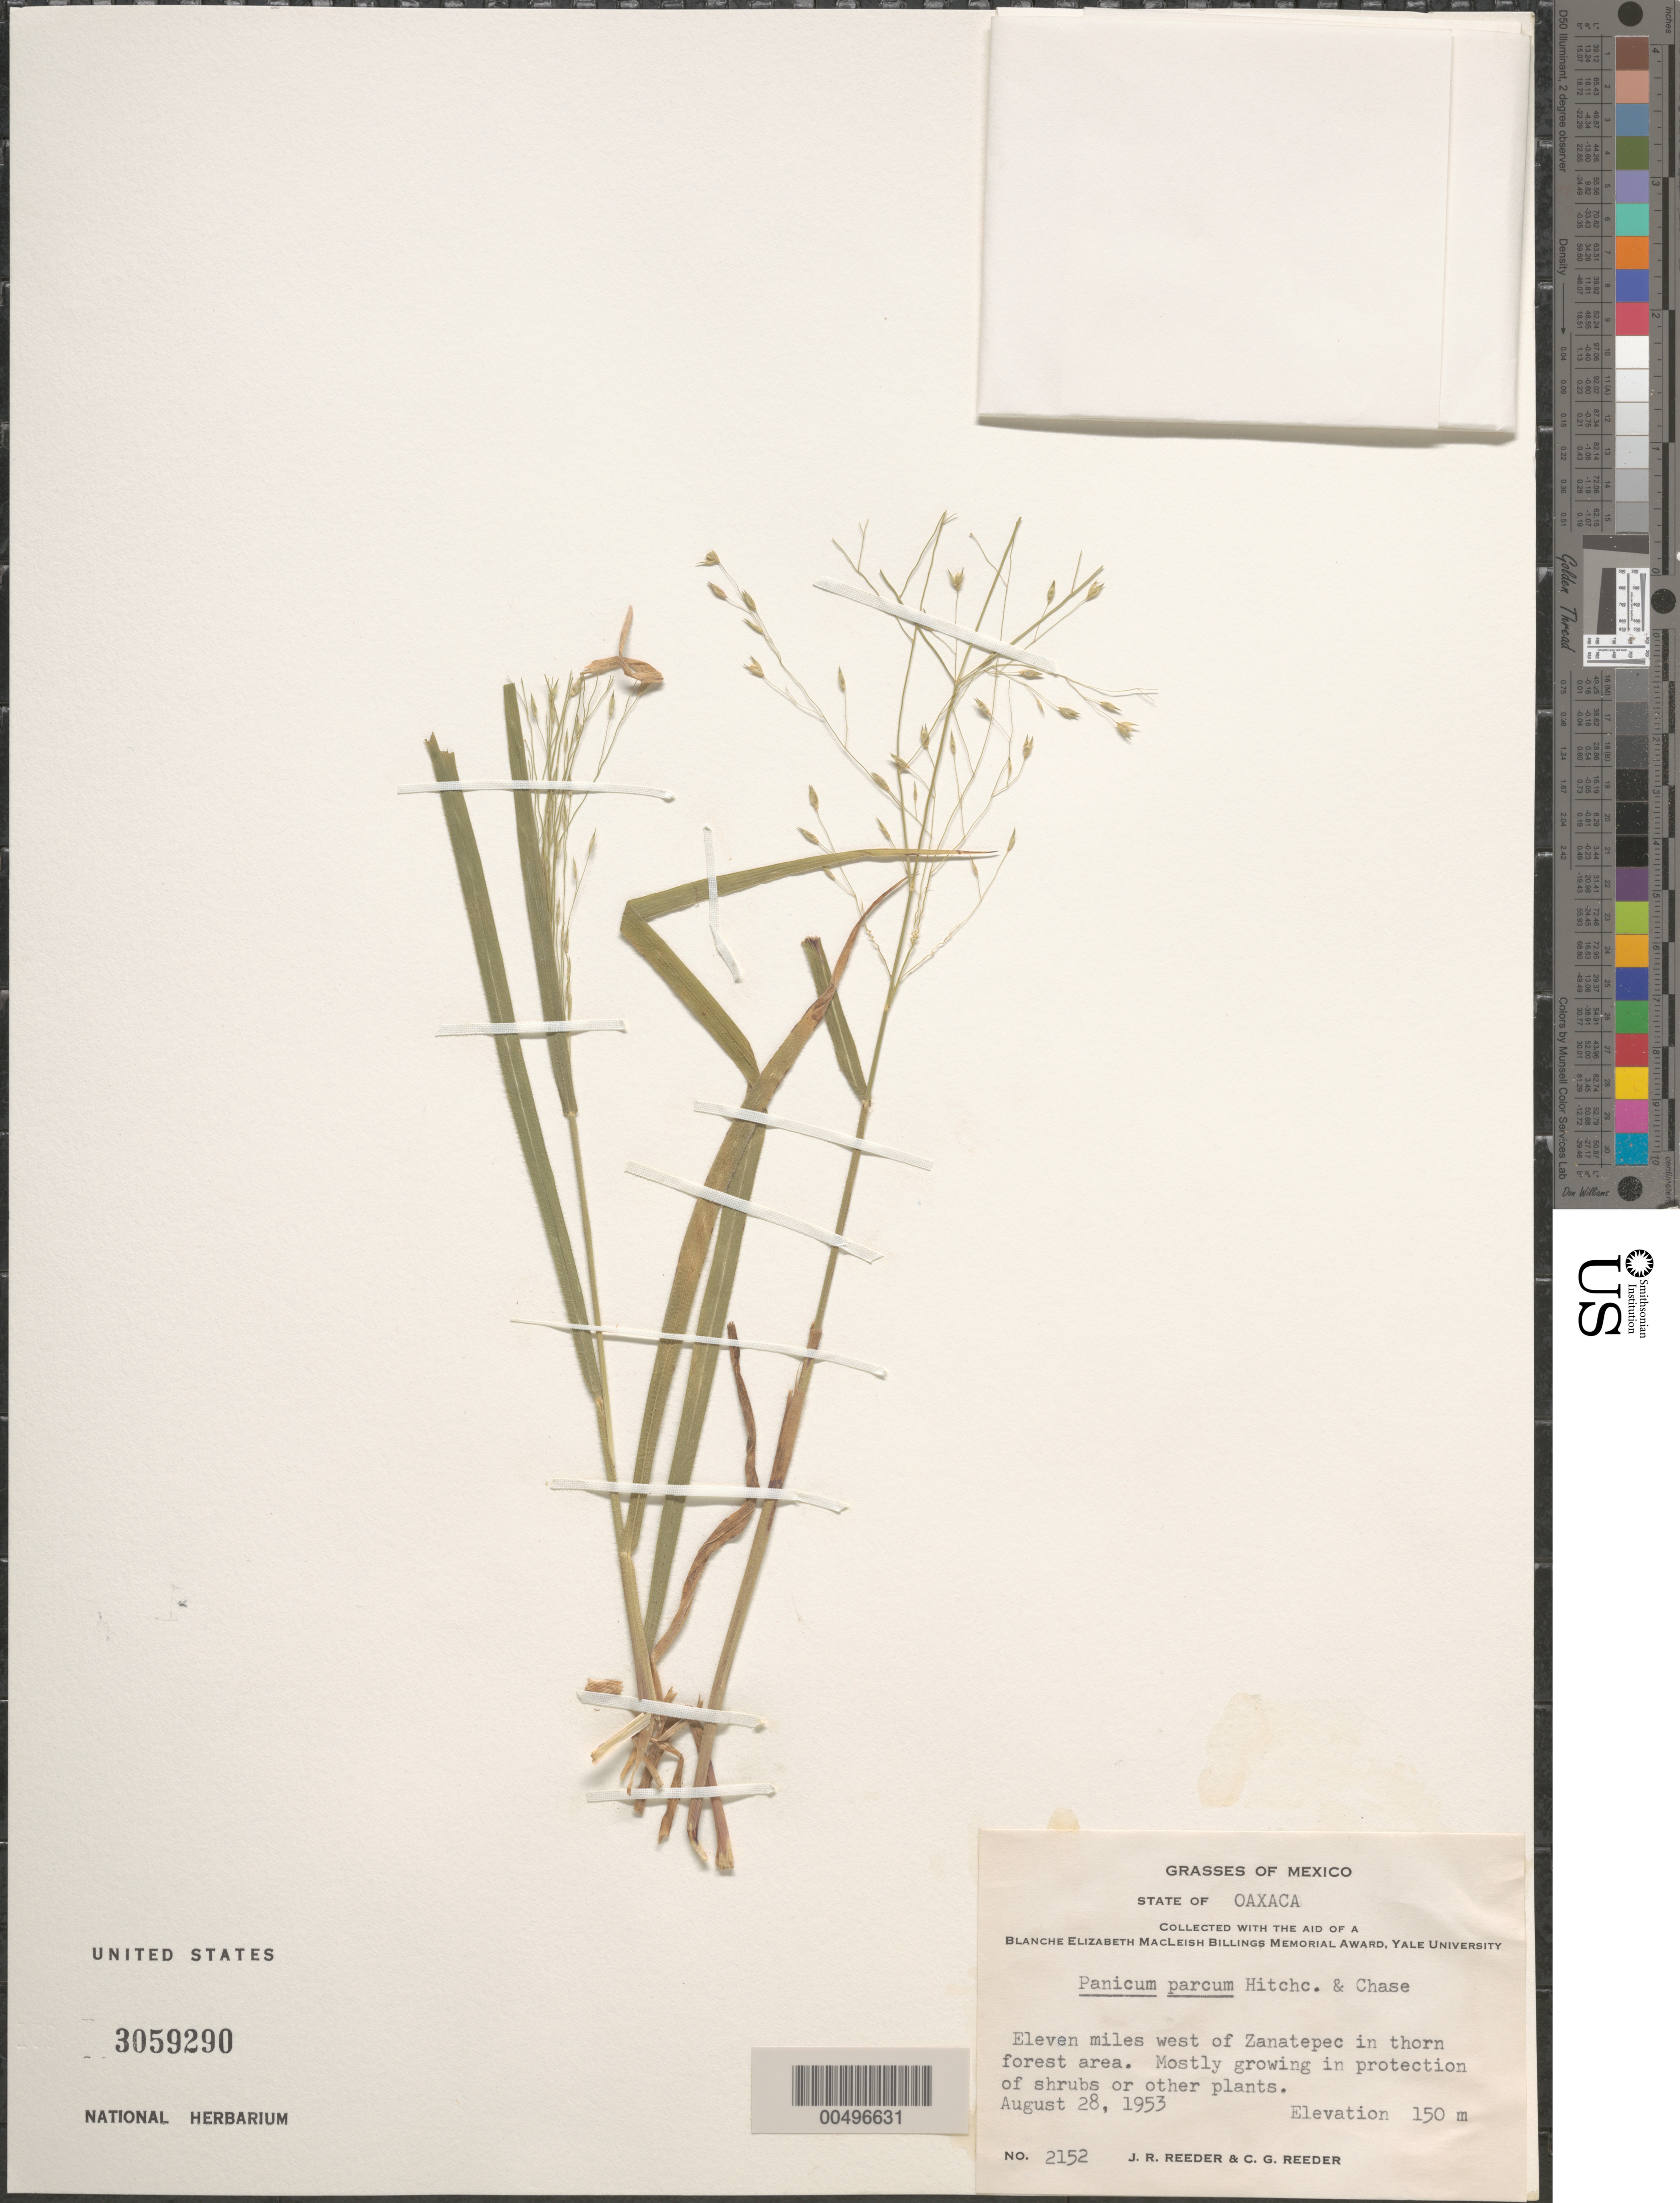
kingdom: Plantae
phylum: Tracheophyta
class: Liliopsida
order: Poales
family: Poaceae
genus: Panicum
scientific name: Panicum parcum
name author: Hitchc. & Chase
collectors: J. R. Reeder & C. G. Reeder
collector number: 2152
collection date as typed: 28 Aug 1953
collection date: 1953-08-28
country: Mexico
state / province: Oaxaca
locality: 11 mi W of Zanatepec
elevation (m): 150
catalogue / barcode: US 3059290